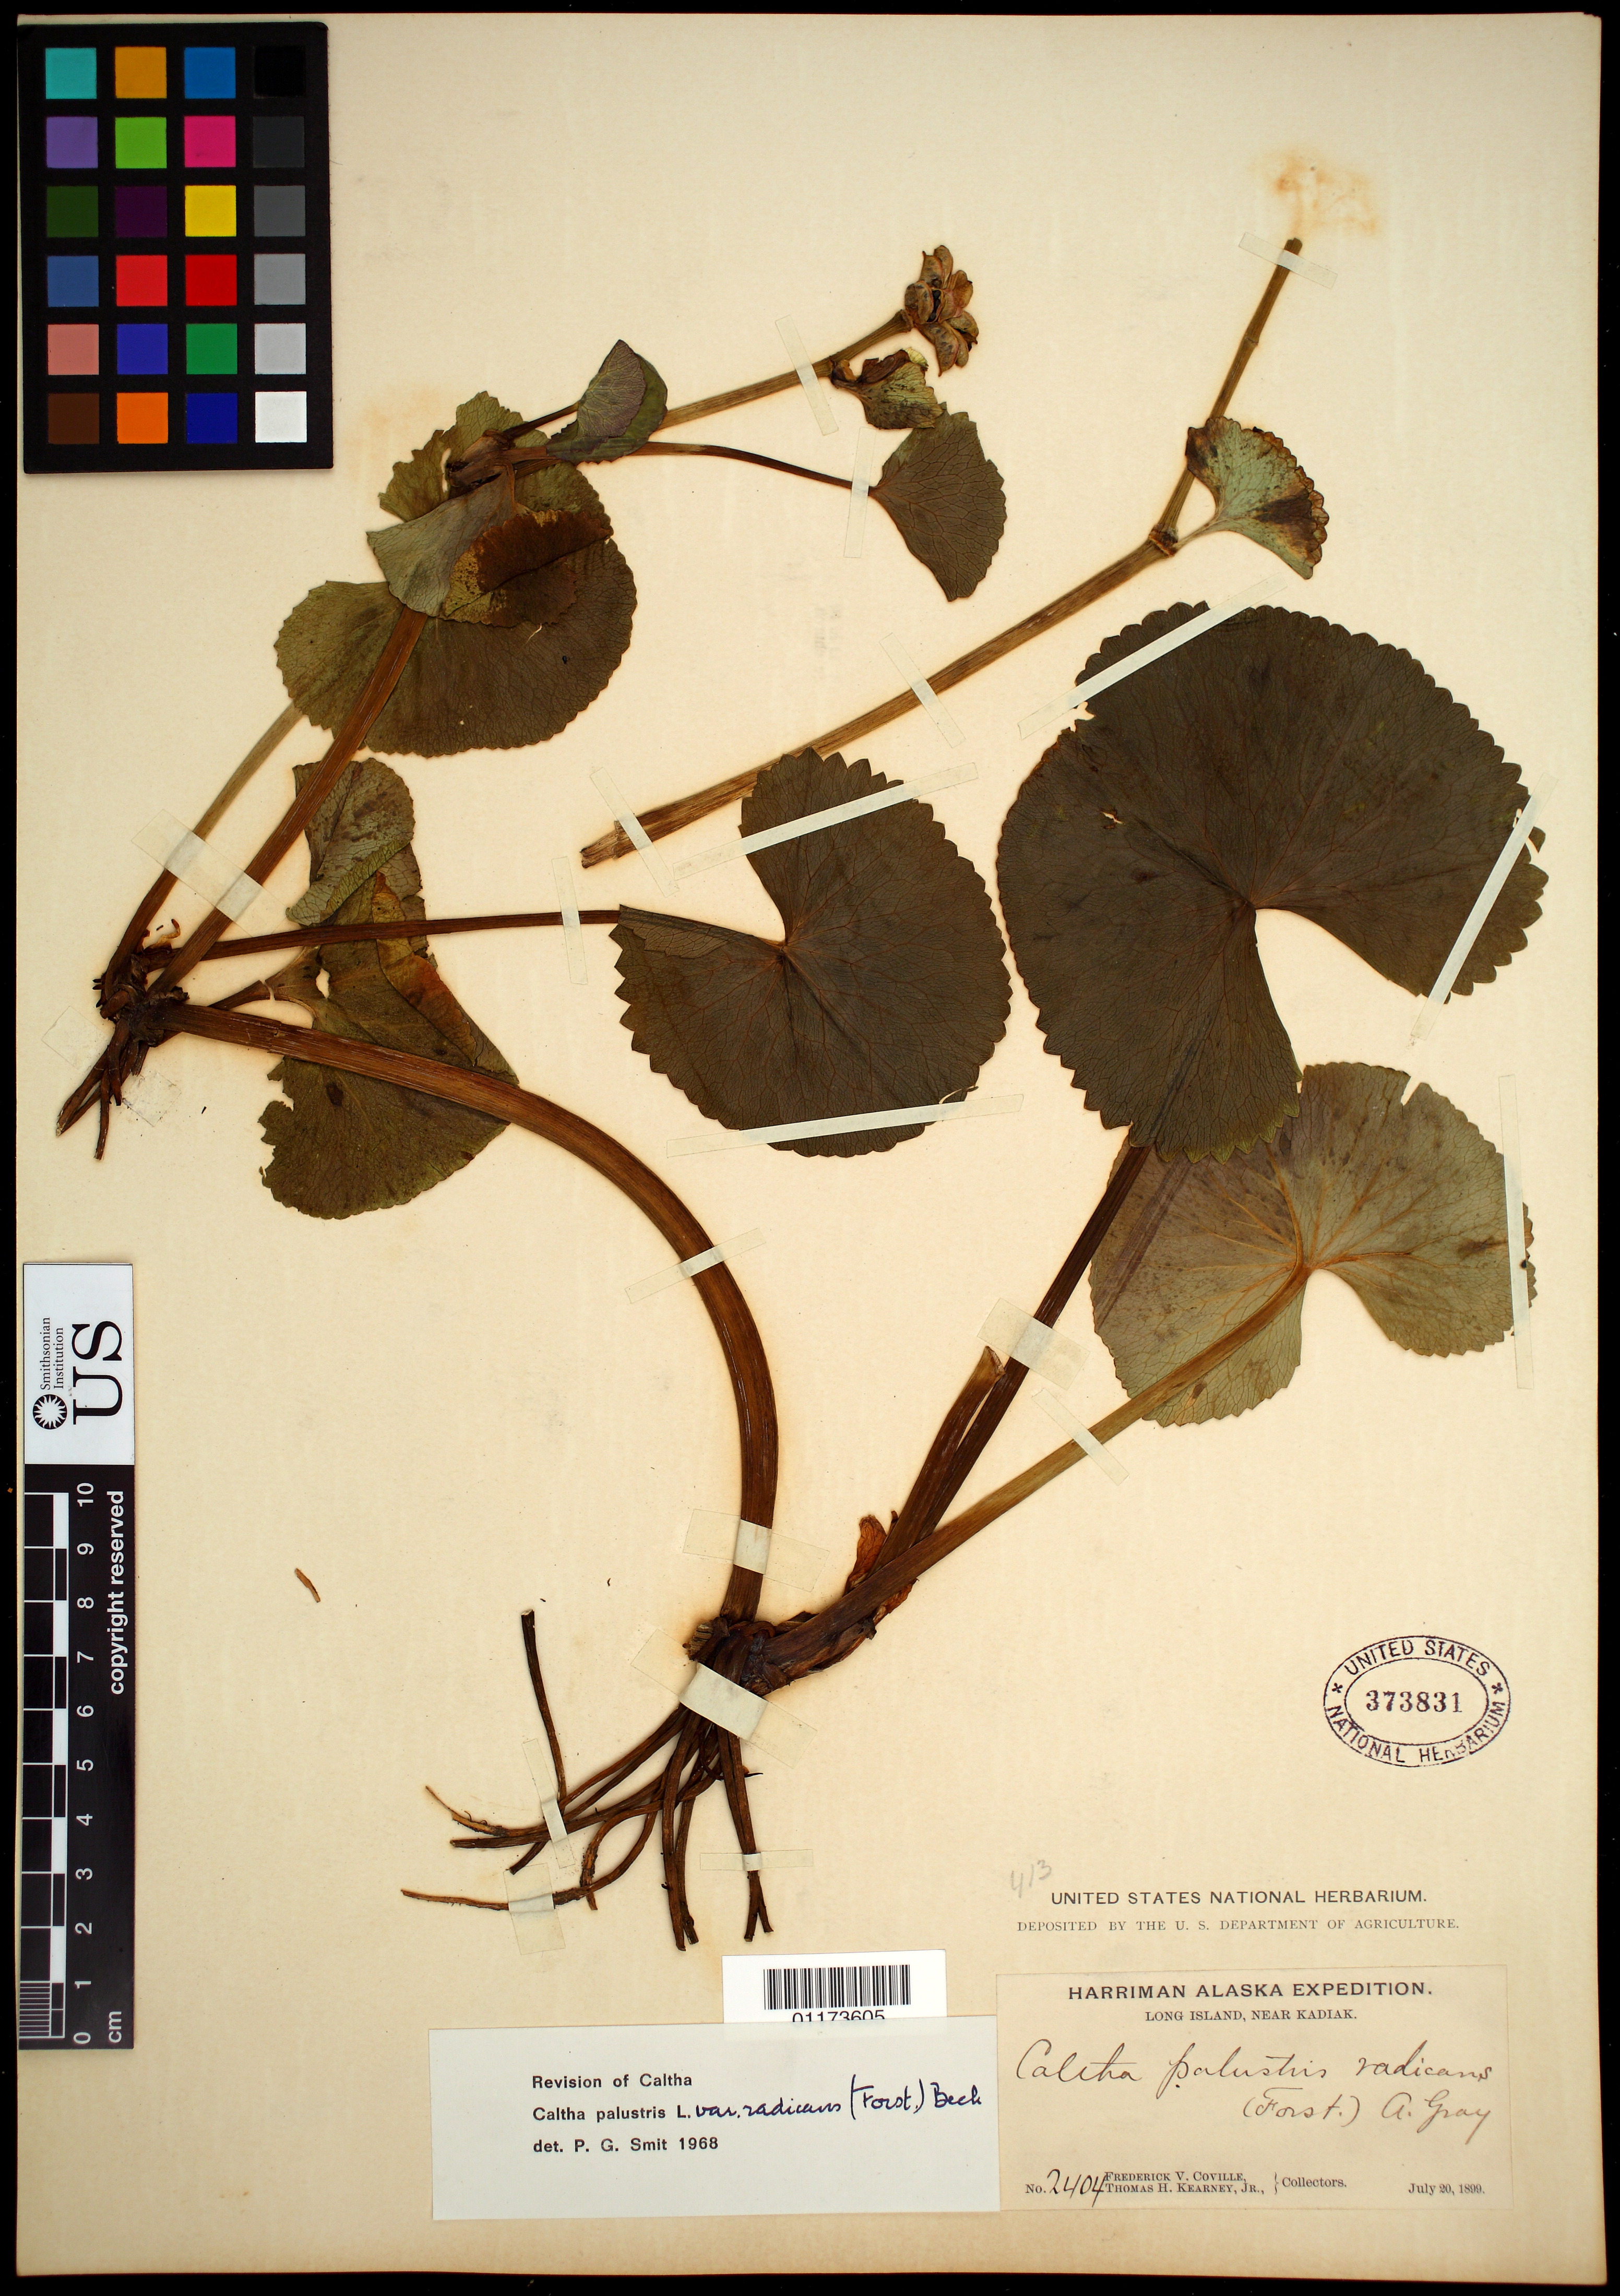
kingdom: Plantae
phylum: Tracheophyta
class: Magnoliopsida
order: Ranunculales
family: Ranunculaceae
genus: Caltha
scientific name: Caltha palustris var. radicans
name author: (T.F. Forst) Beck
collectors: F. V. Coville & T. H. Kearney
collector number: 2404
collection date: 1899-07-20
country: United States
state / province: Alaska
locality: Long Island, near Kadiak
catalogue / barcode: US 373831